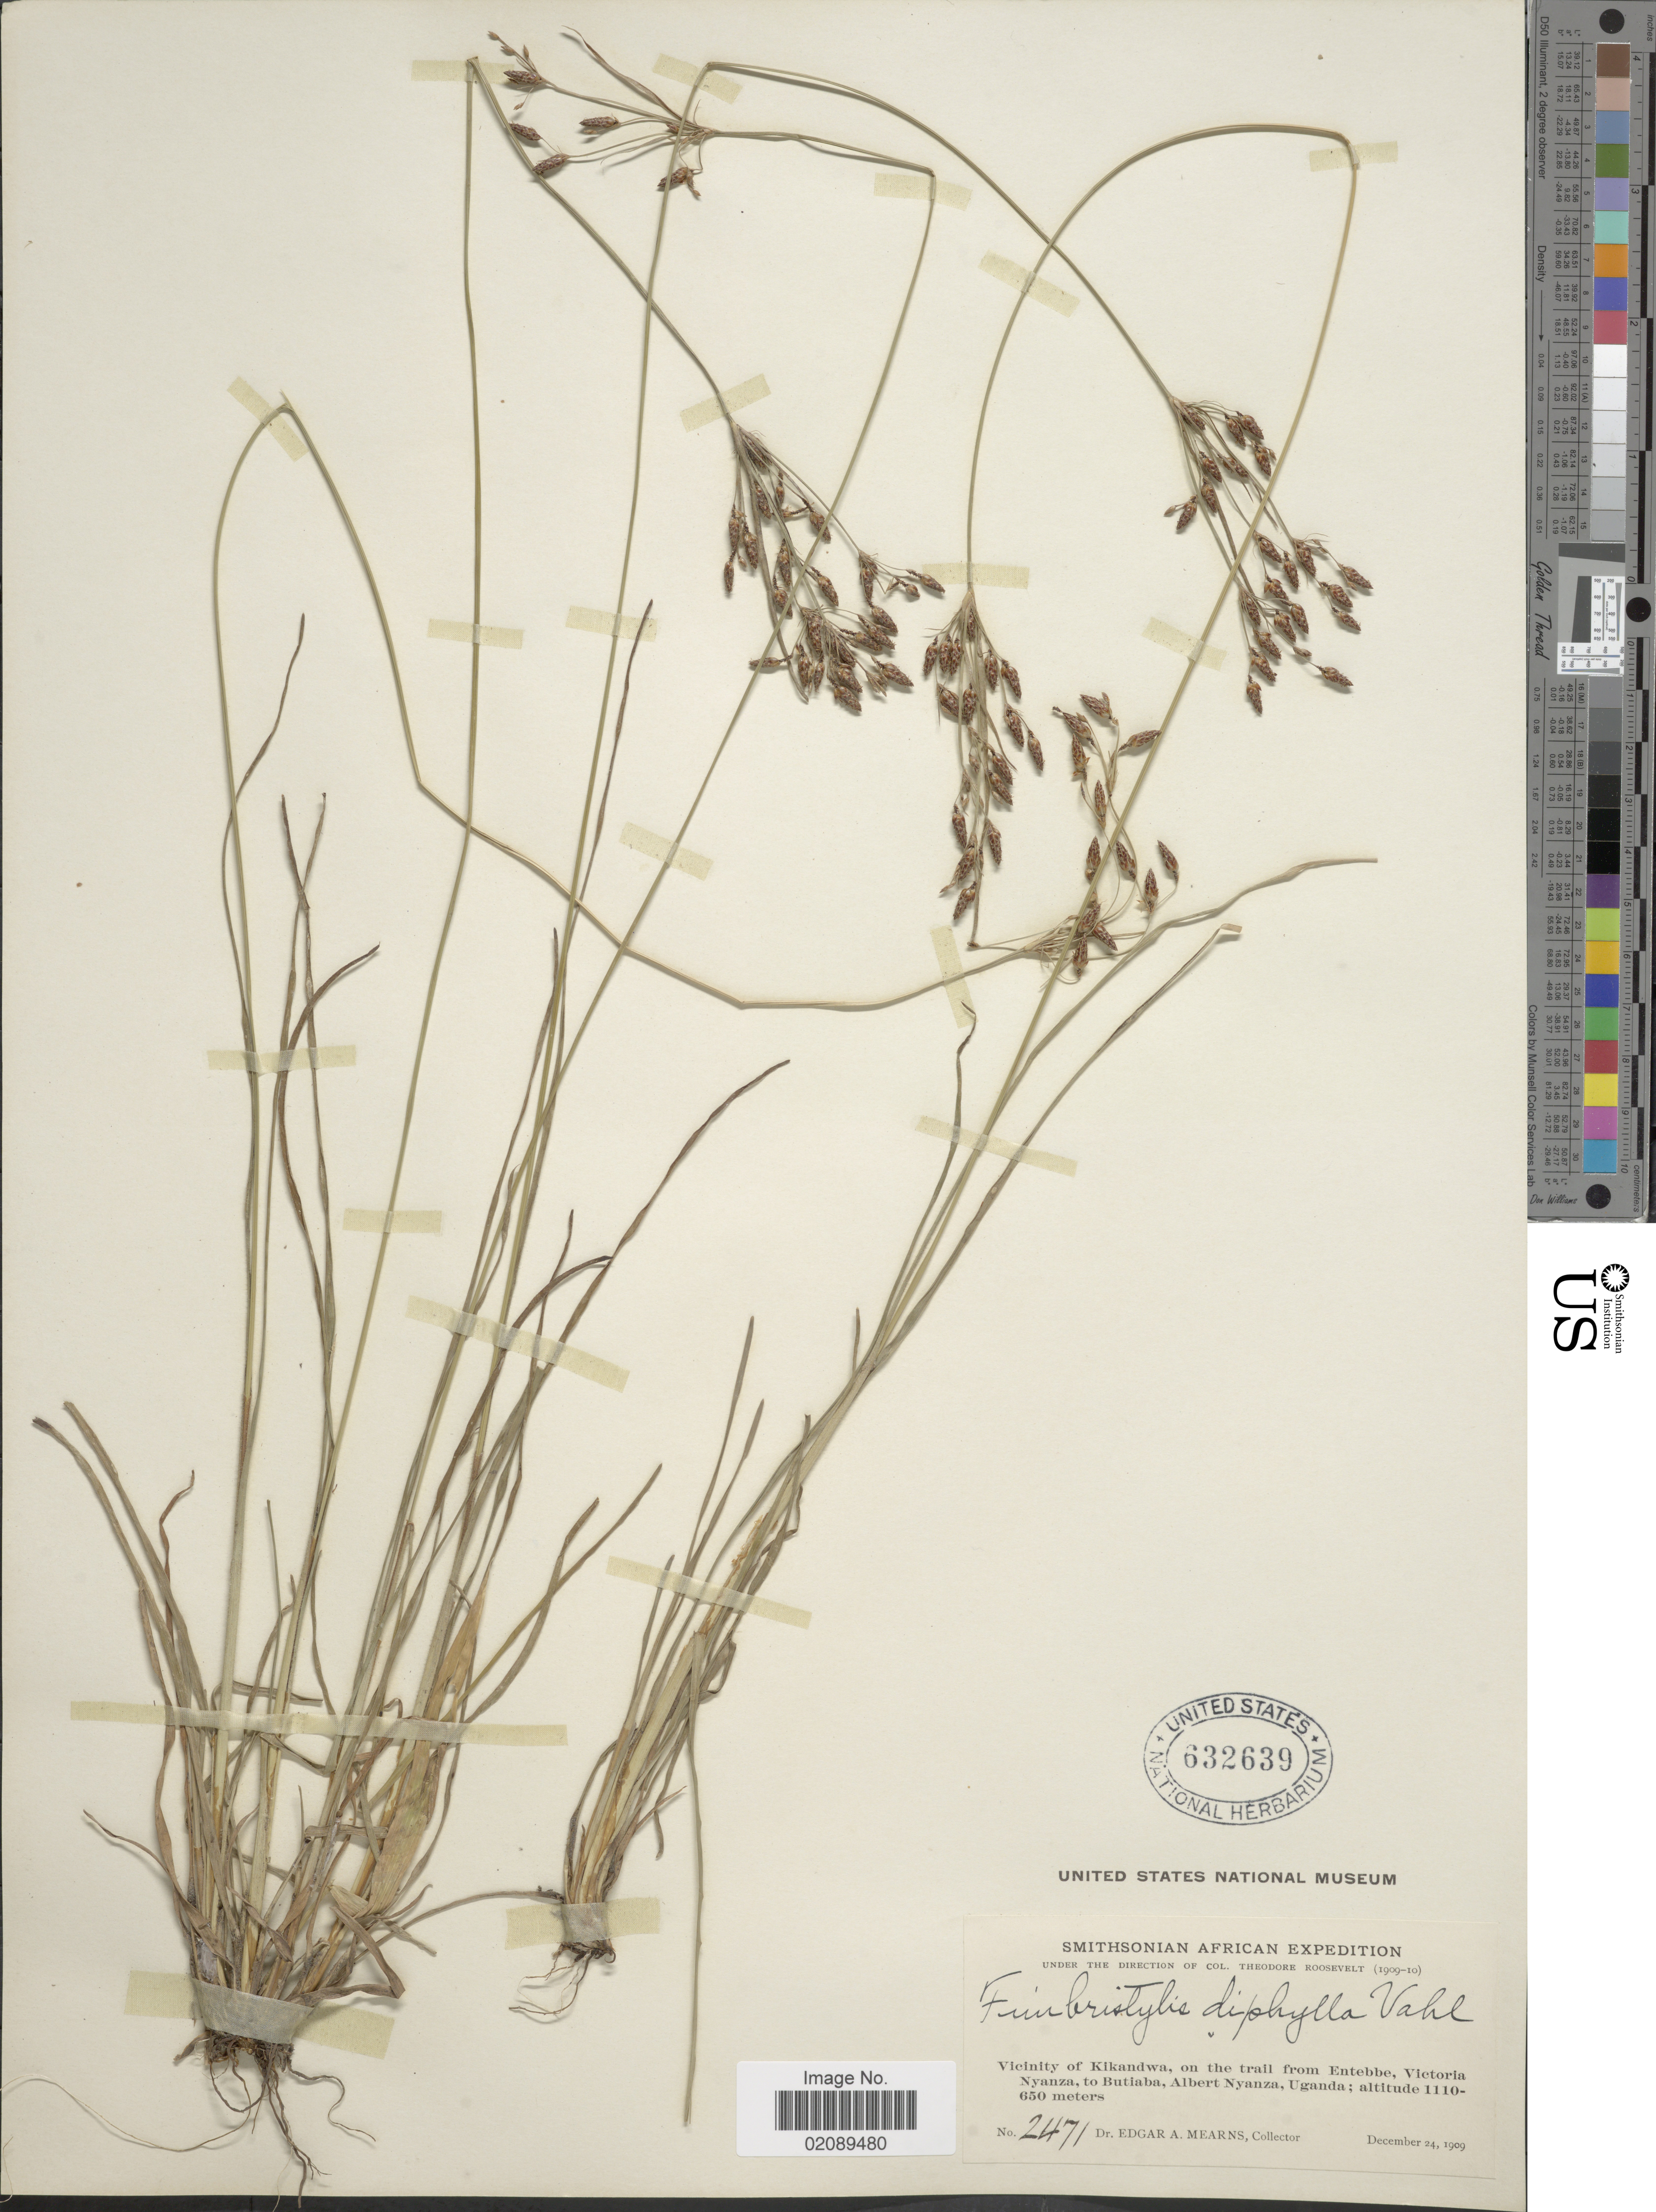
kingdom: Plantae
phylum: Tracheophyta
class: Liliopsida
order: Poales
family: Cyperaceae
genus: Fimbristylis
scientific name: Fimbristylis dichotoma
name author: (L.) Vahl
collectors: E. A. Mearns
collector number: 2471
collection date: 1909-12-24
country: Uganda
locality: Vicinity of Kikandwa, on the trail from Entebbe, Victoria Nyanza, to Butiaba, Albert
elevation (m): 650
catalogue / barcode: US 632639